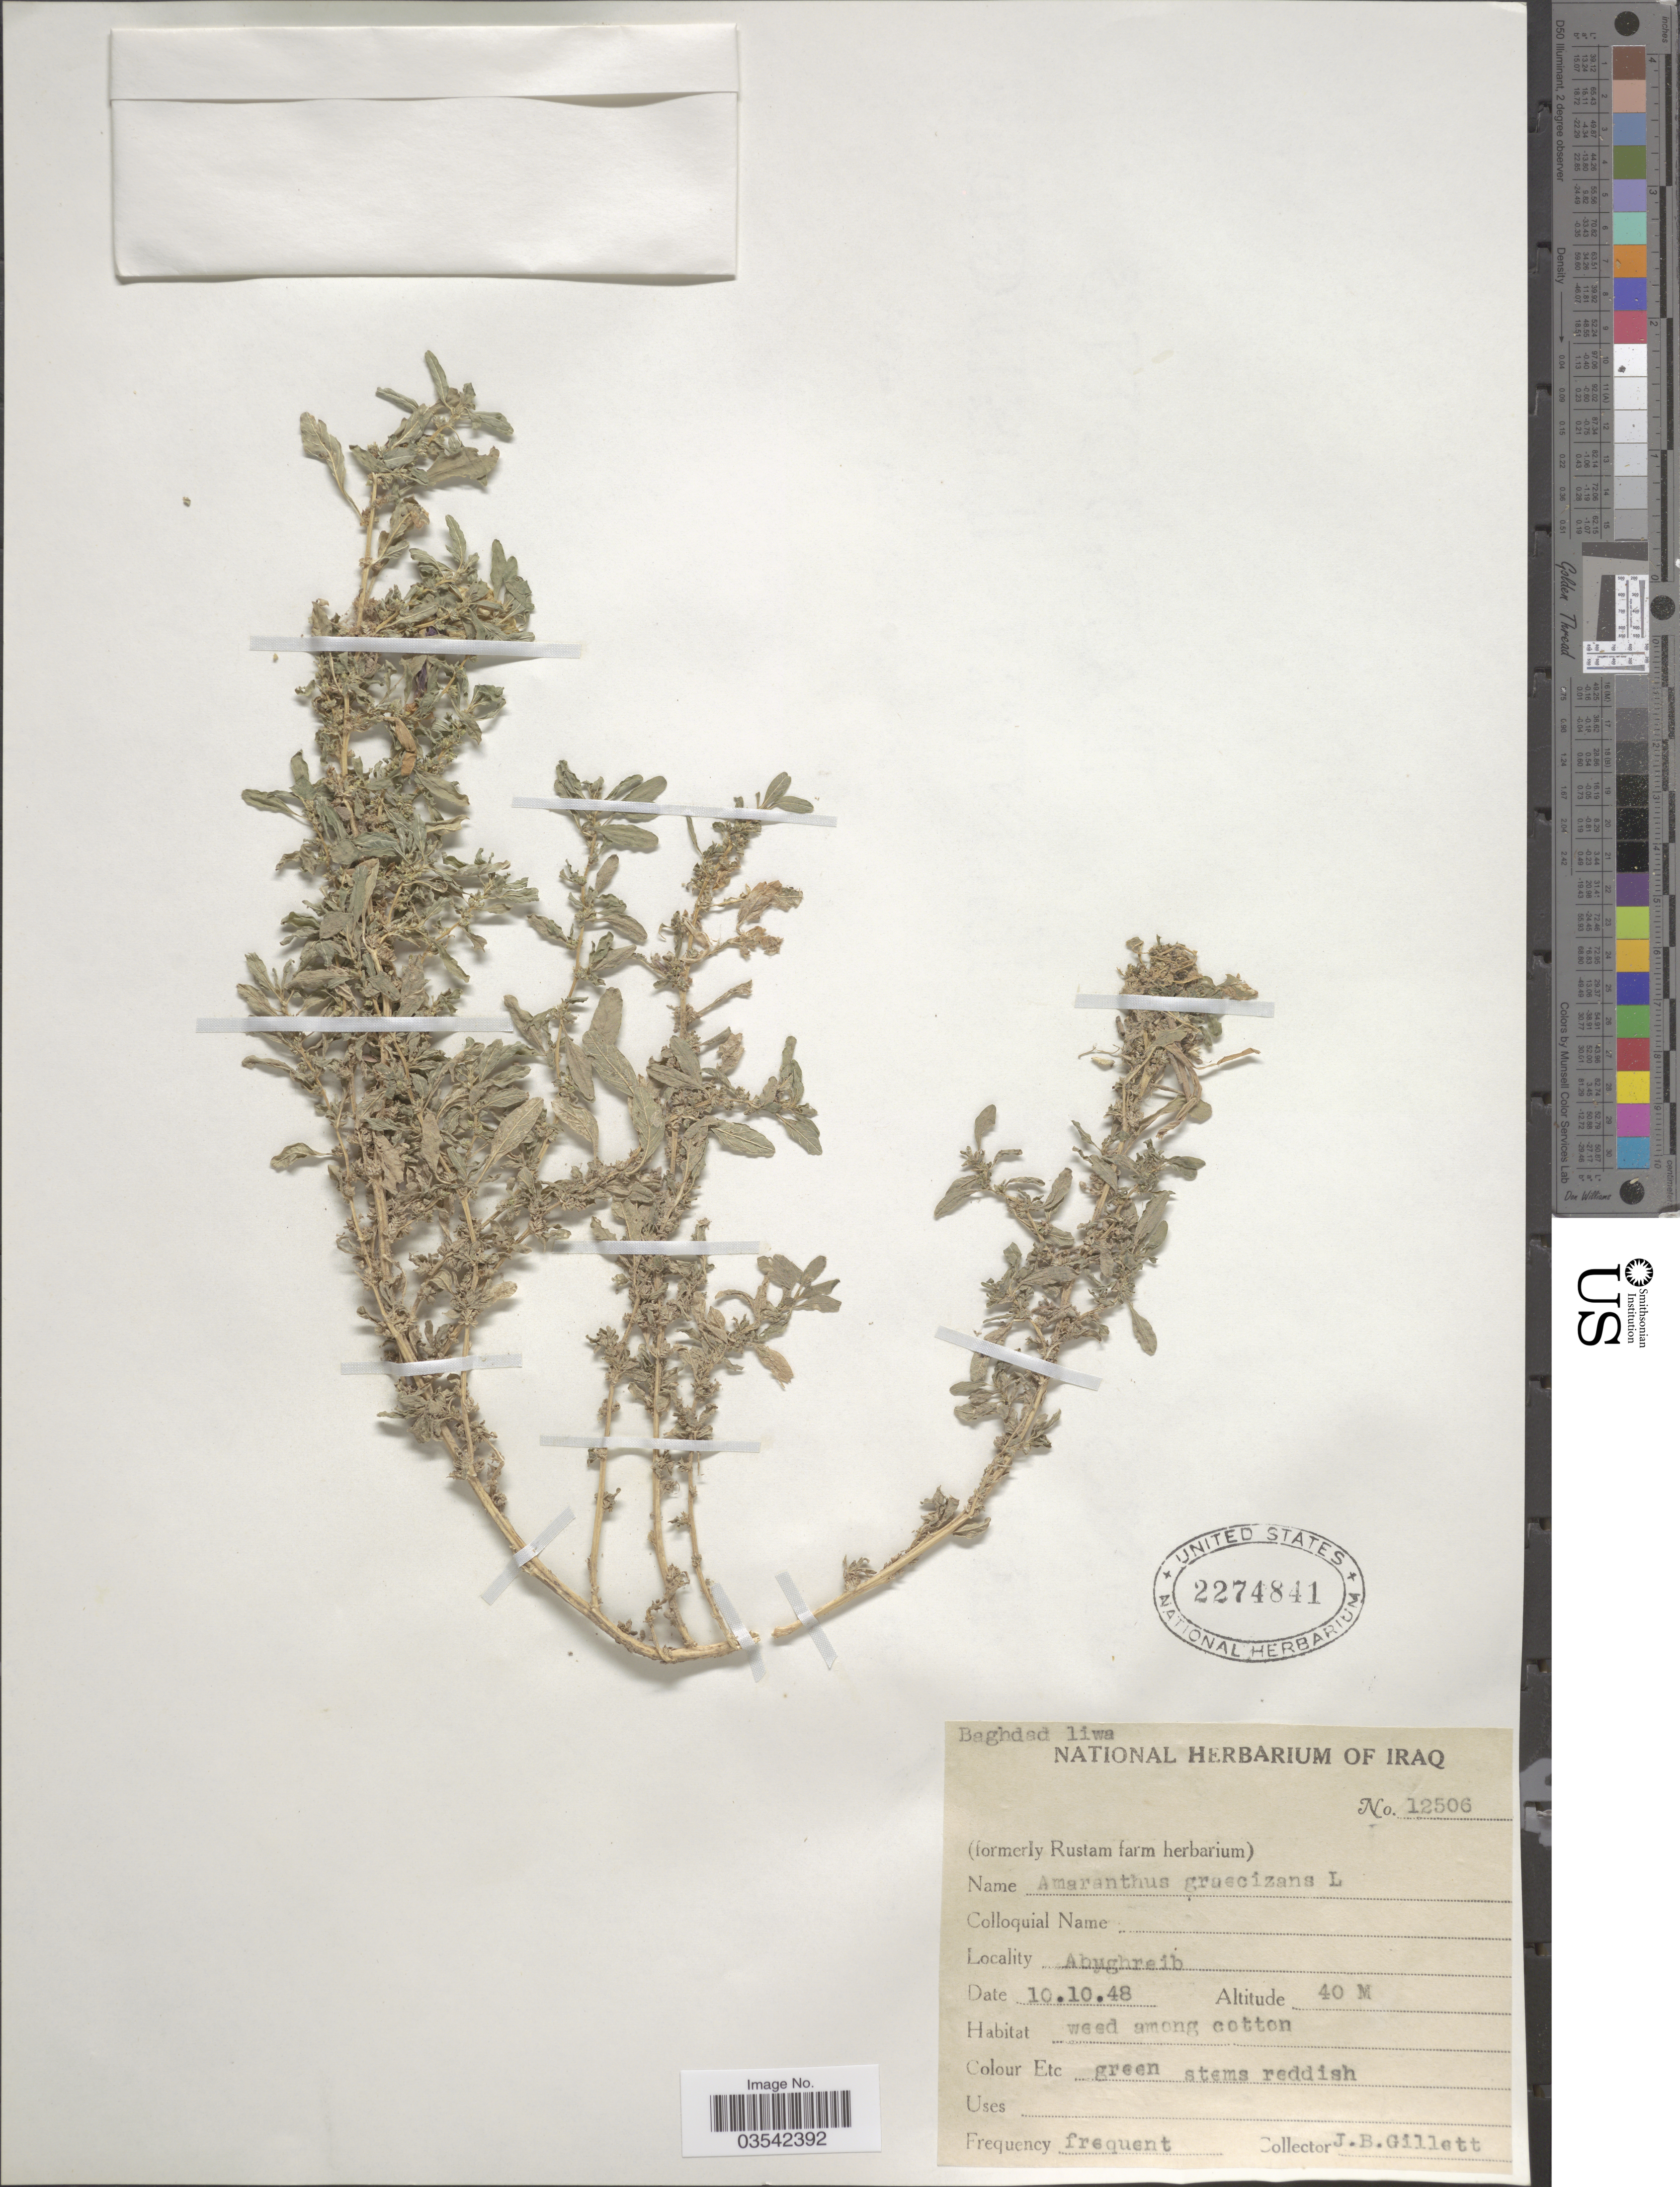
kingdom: Plantae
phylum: Tracheophyta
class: Magnoliopsida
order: Caryophyllales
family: Amaranthaceae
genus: Amaranthus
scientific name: Amaranthus graecizans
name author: L.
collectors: J. B. Gillett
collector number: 12506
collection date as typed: Transcribed d/m/y: 10/10/48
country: Iraq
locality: Abughreib.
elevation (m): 40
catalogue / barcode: US 2274841